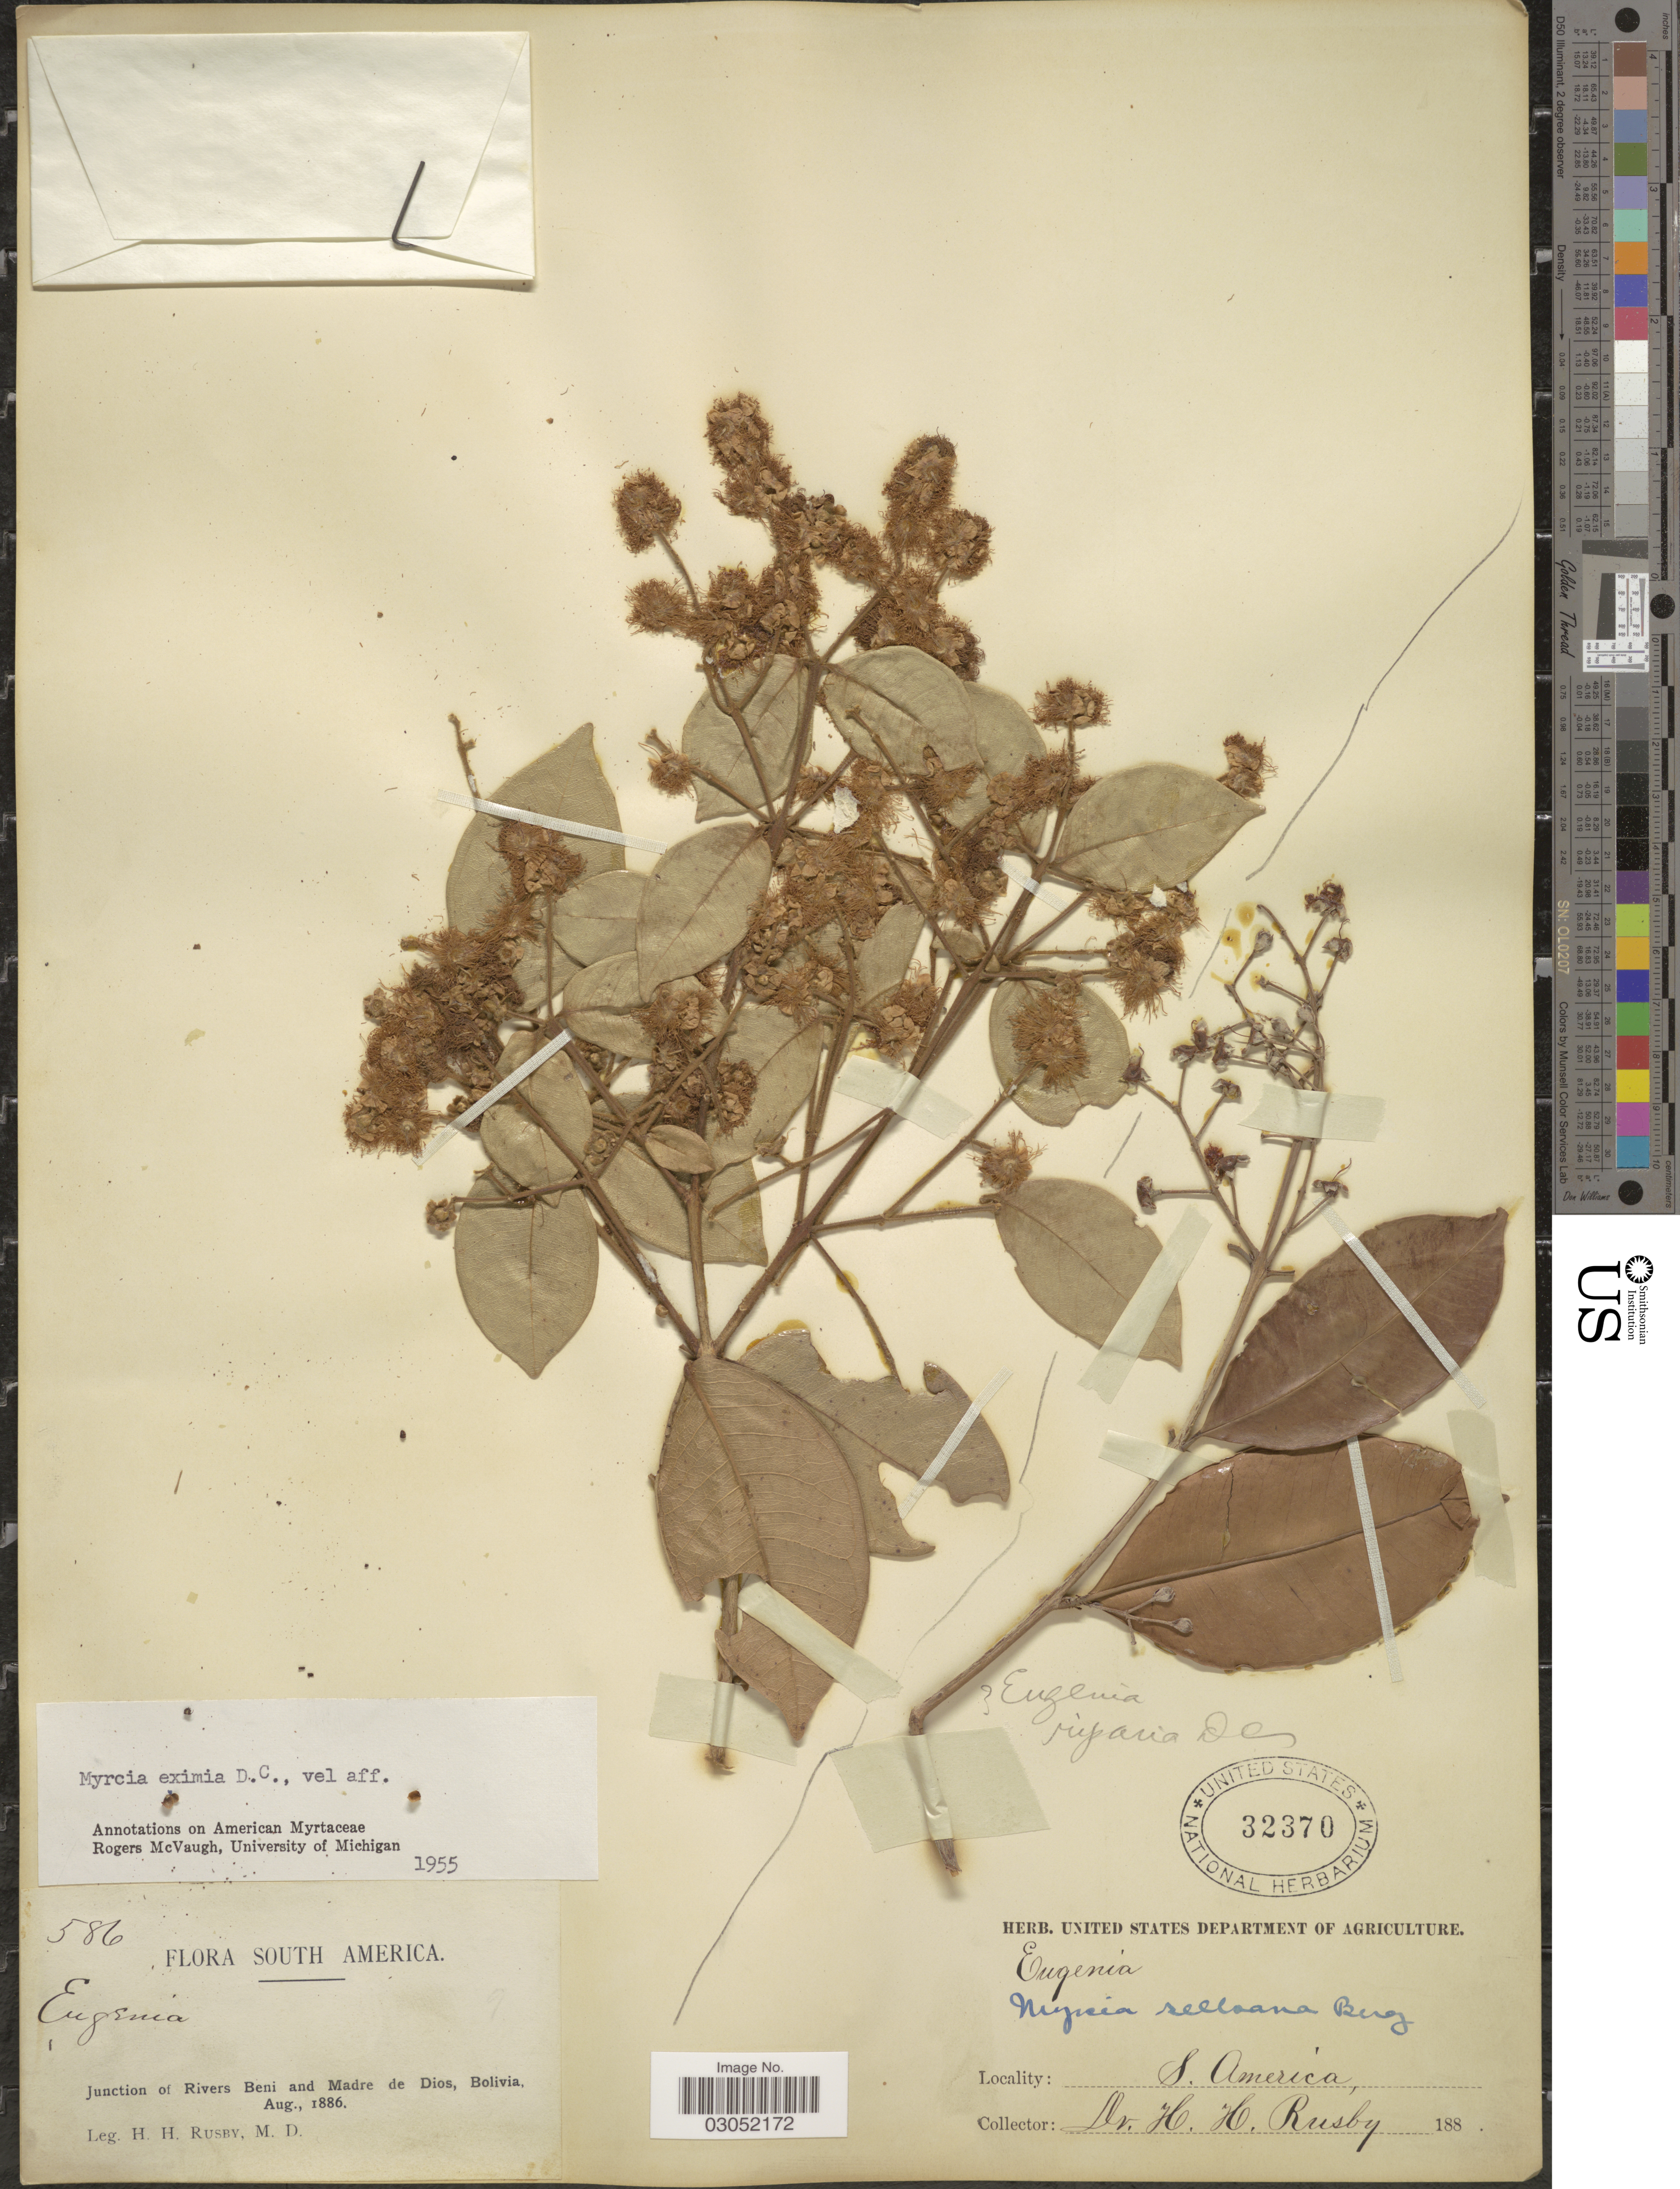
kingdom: Plantae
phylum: Tracheophyta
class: Magnoliopsida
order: Myrtales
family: Myrtaceae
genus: Myrcia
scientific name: Myrcia eximia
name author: DC.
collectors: H. H. Rusby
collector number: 586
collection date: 1886-08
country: Bolivia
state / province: Beni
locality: Junction of Rivers Beni and Madre de Dios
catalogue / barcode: US 32370